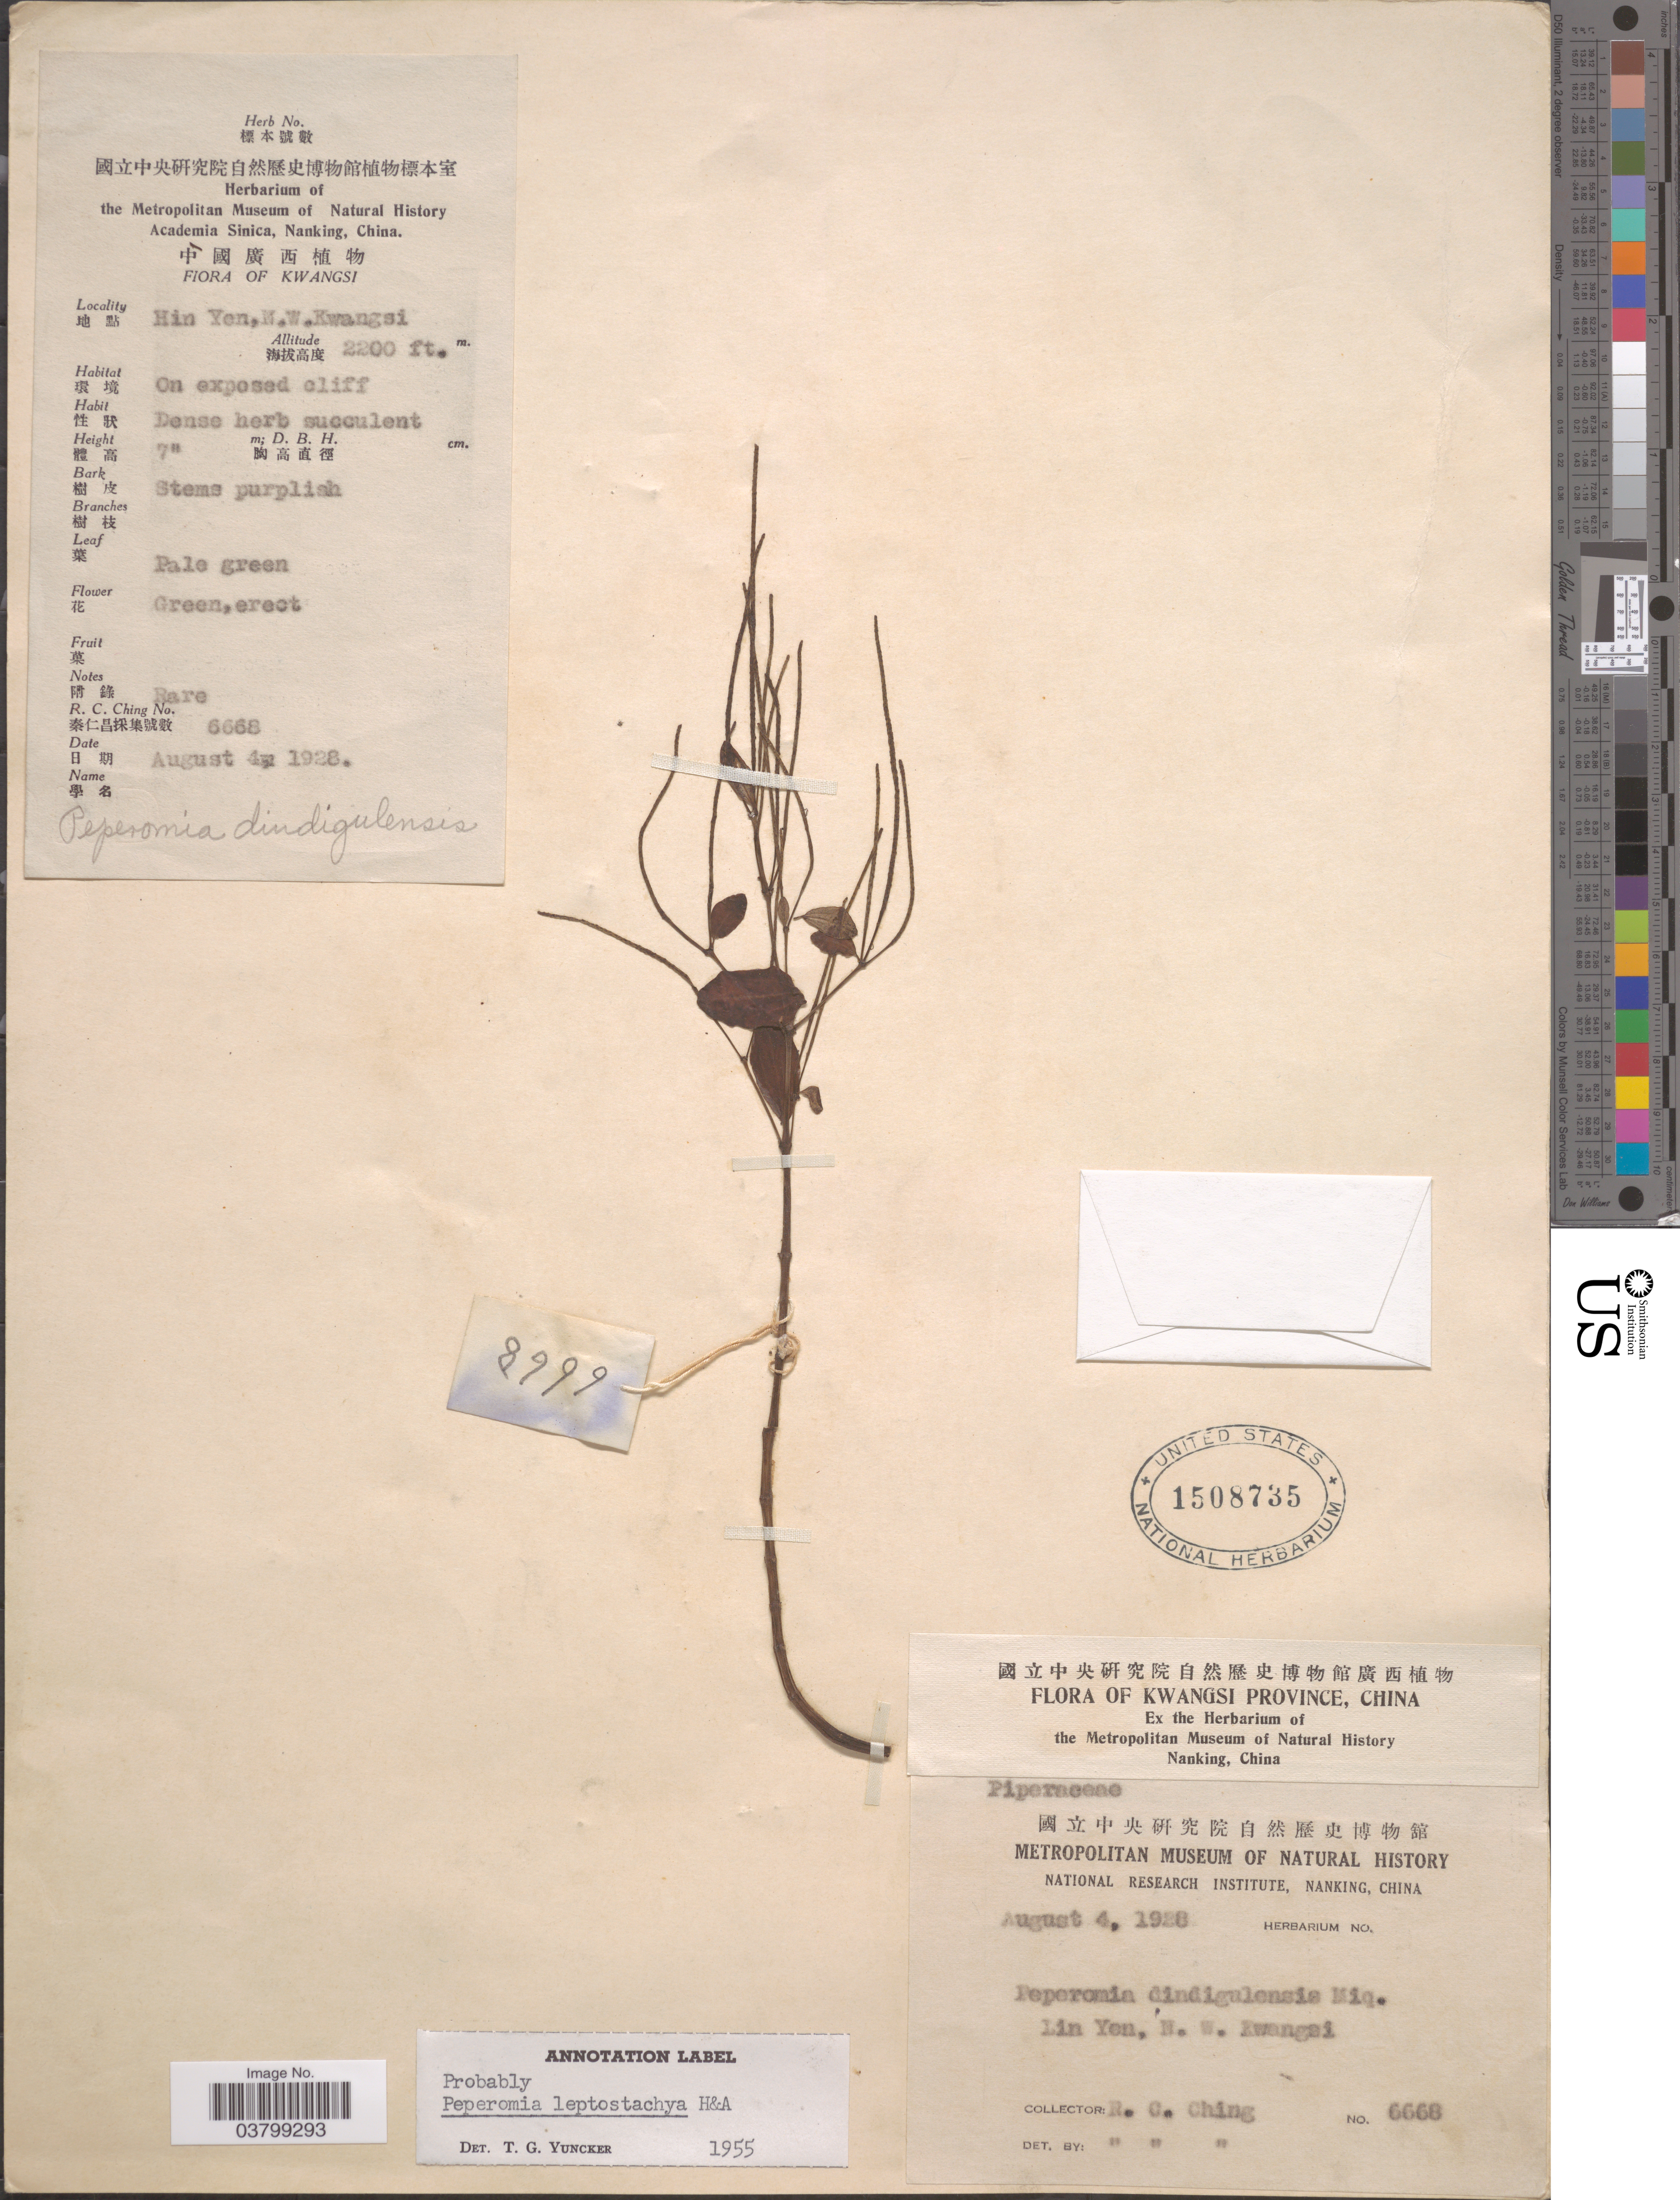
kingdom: Plantae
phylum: Tracheophyta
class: Magnoliopsida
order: Piperales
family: Piperaceae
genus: Peperomia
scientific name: Peperomia leptostachya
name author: Hook. & Arn.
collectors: R. C. Ching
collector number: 6668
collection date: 1928-08-04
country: China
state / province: Guangxi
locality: Hin Yen, N.W. Kwangsi.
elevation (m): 671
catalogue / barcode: US 1508735